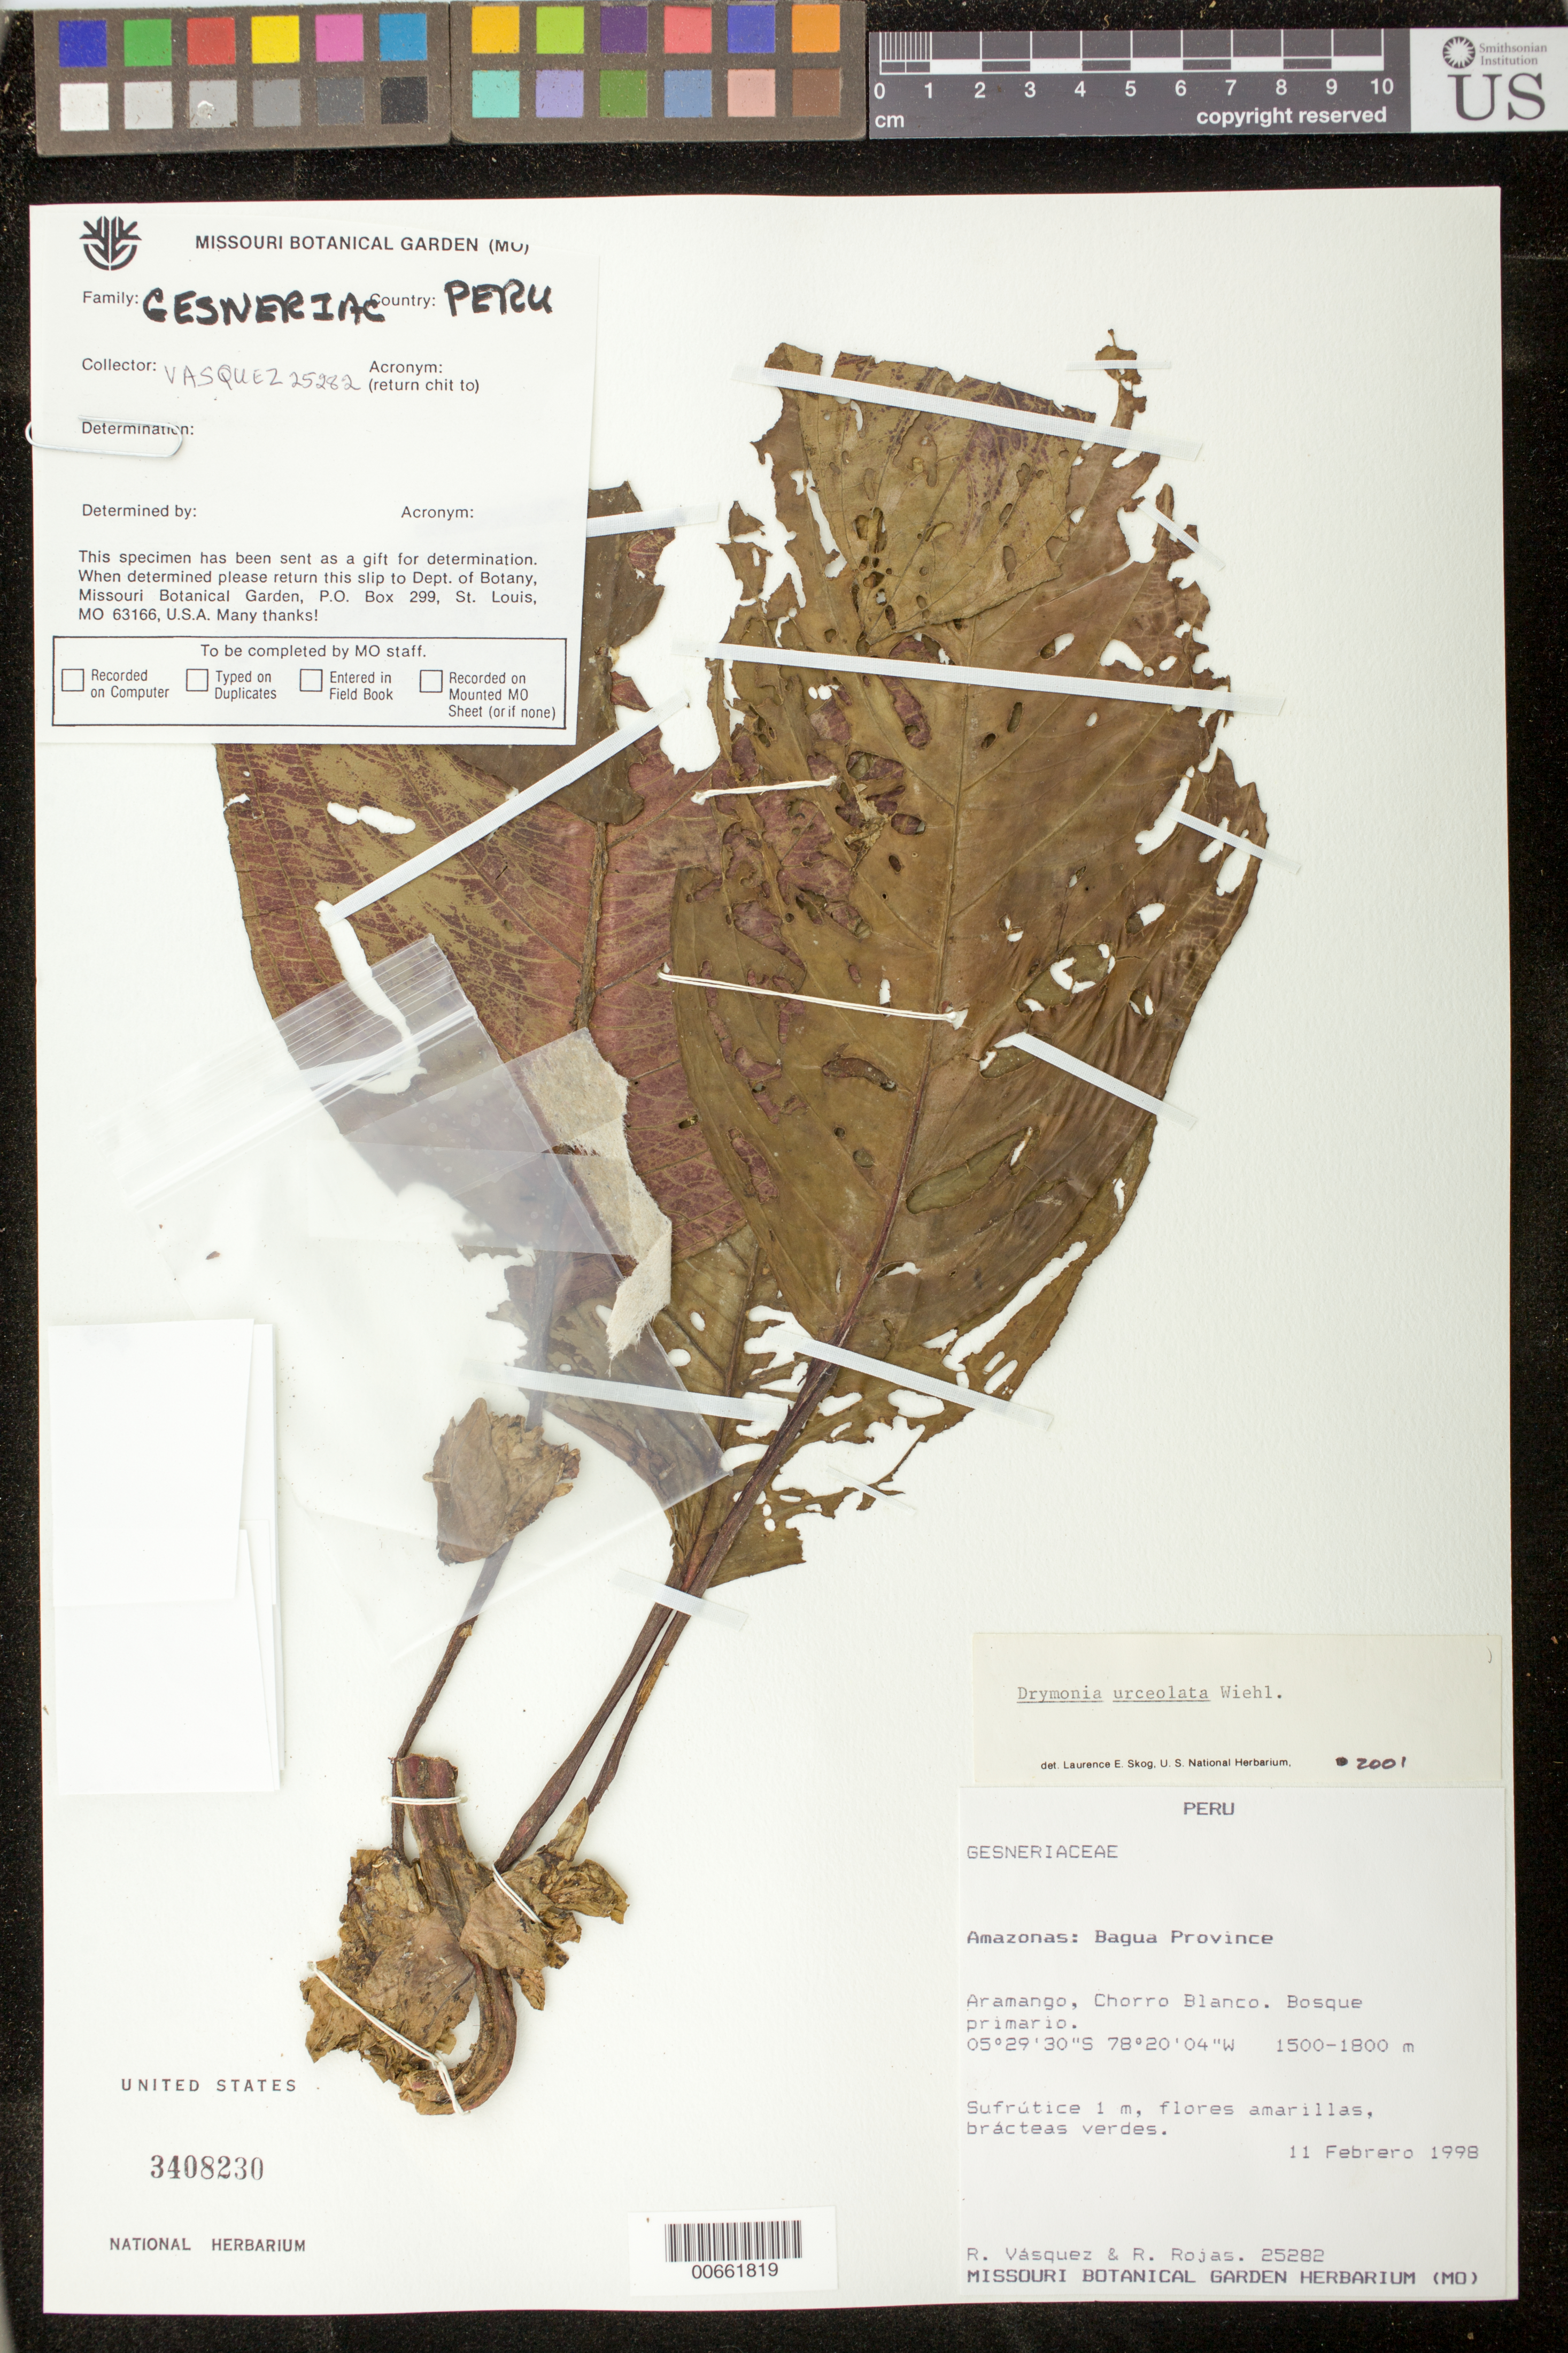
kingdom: Plantae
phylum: Tracheophyta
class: Magnoliopsida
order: Lamiales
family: Gesneriaceae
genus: Drymonia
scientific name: Drymonia urceolata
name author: Wiehler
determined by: Skog, Laurence E.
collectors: R. Vásquez & R. Rojas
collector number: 25282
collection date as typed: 11 Feb 1998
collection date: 1998-02-11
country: Peru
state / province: Amazonas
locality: Prov. Bagua; Aramango, Chorro Blanco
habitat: Bosque primario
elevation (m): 1500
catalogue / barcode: US 3408230